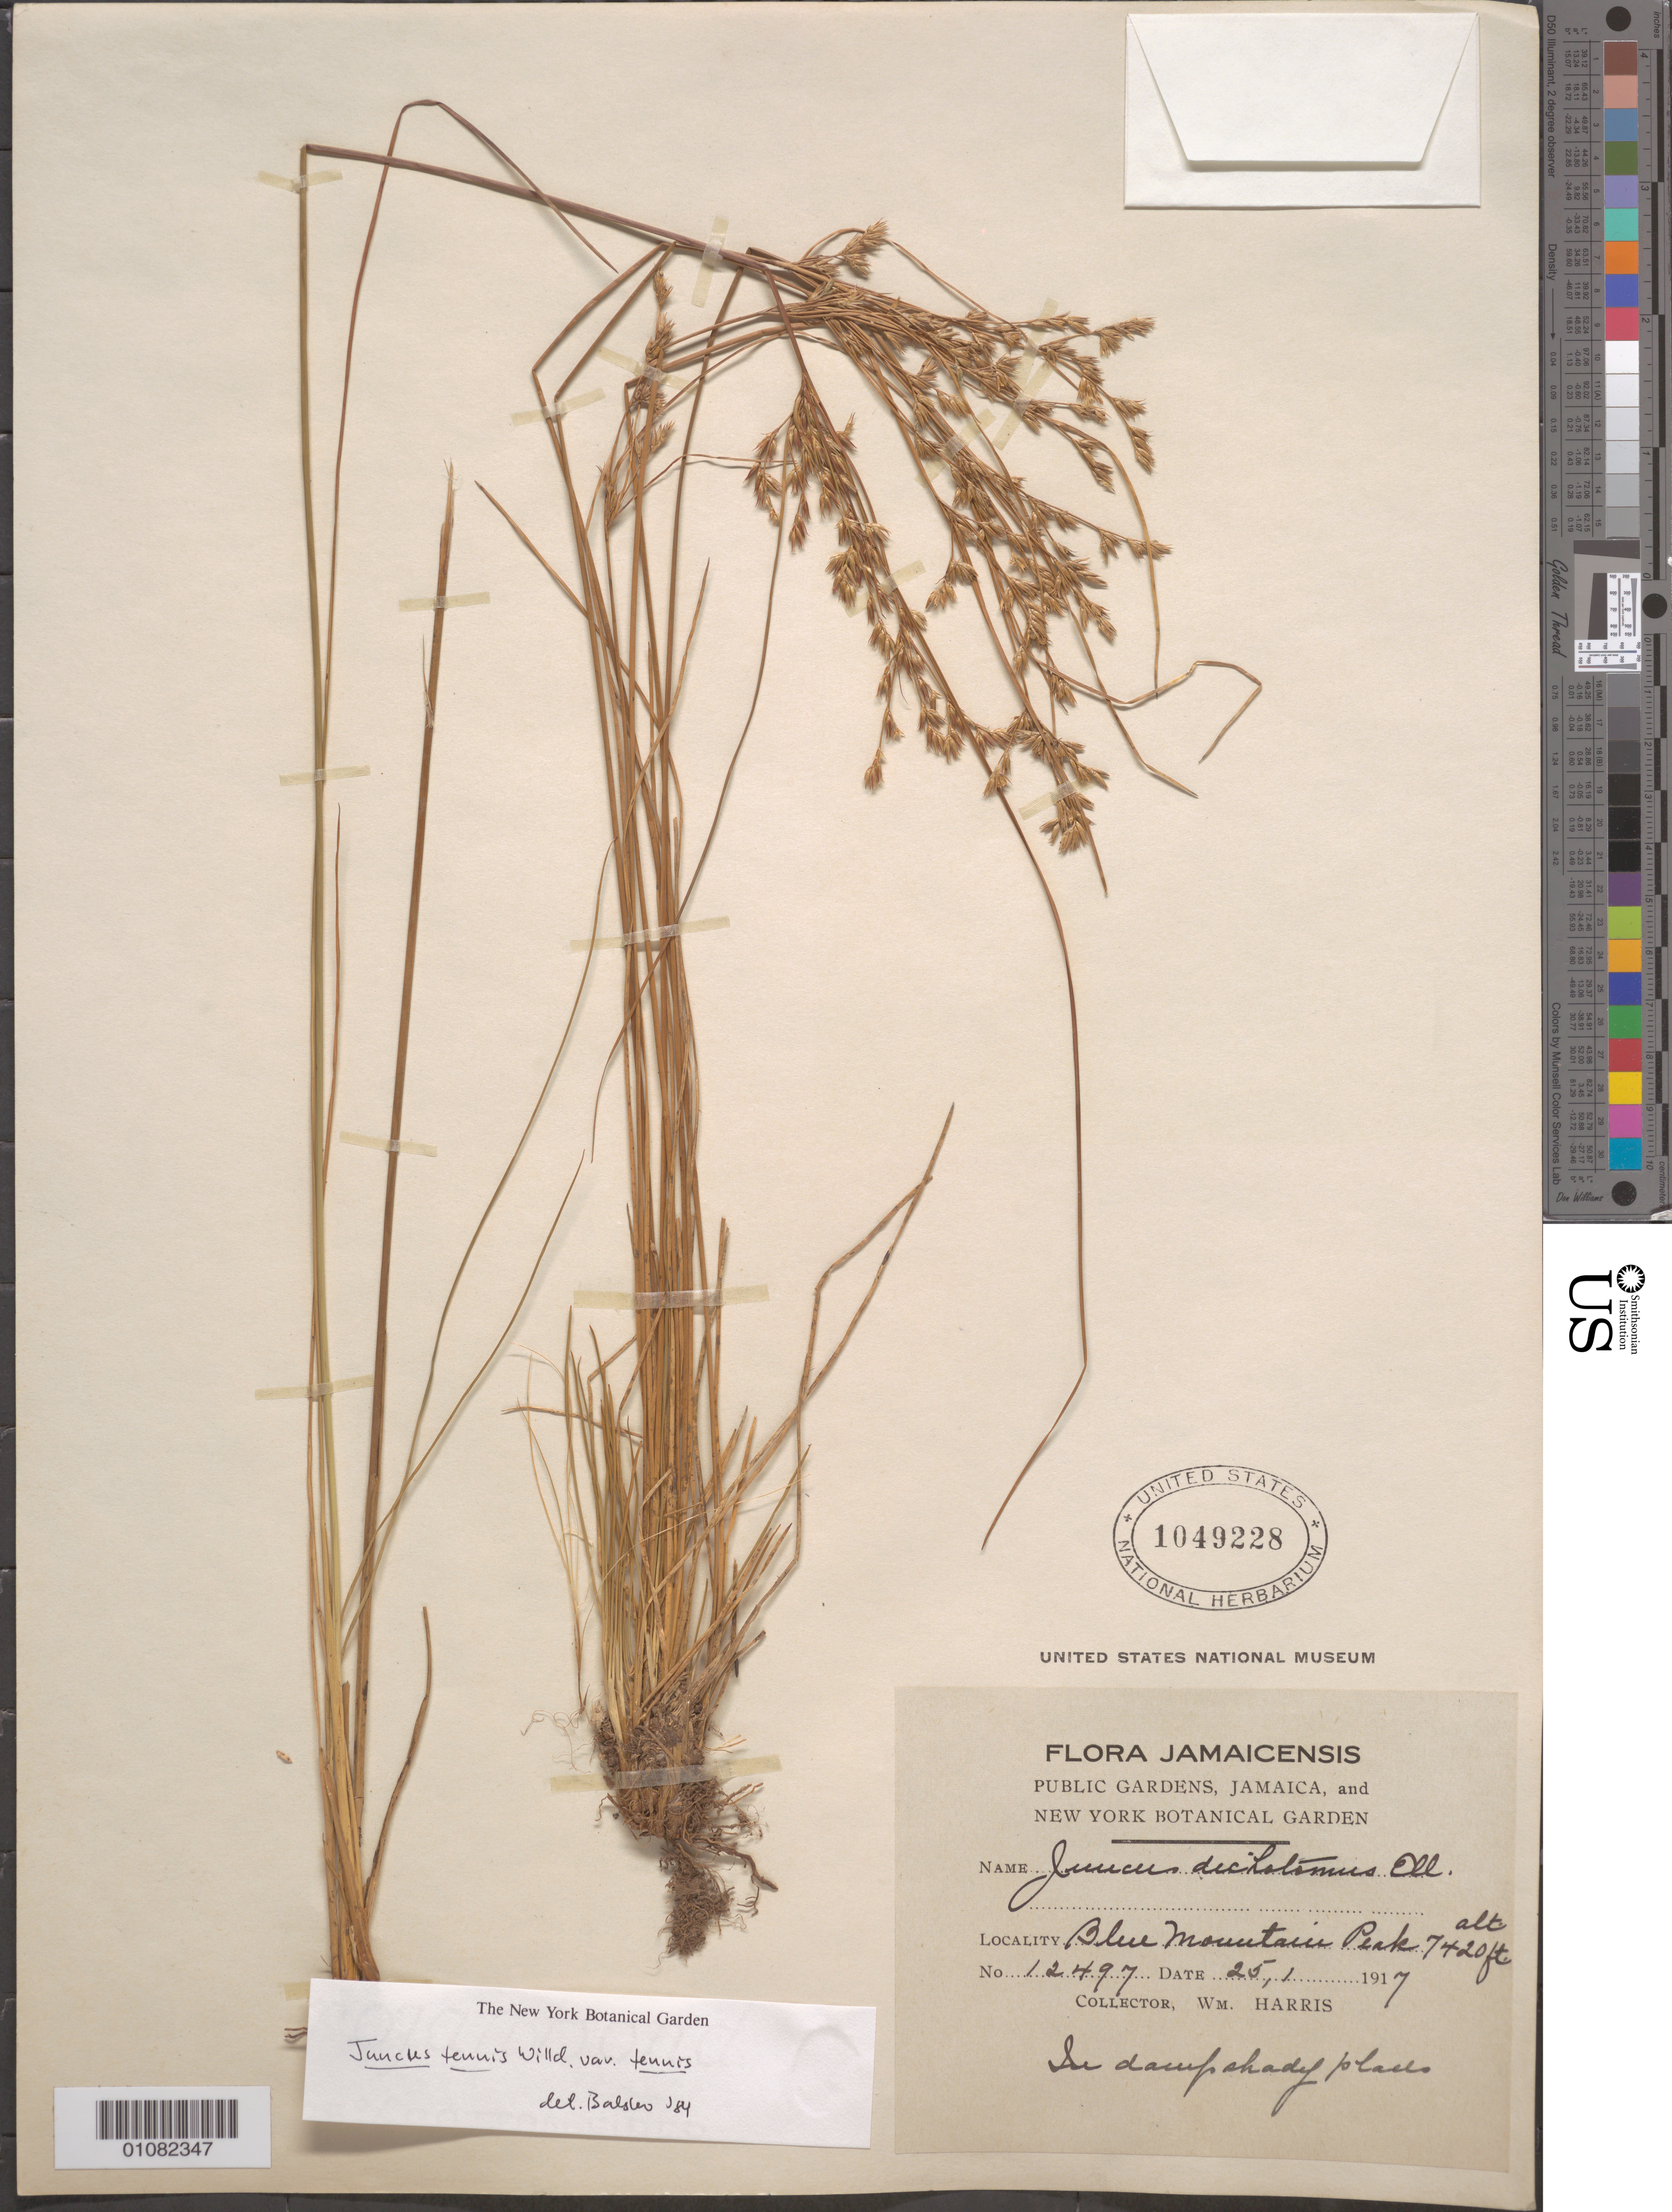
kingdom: Plantae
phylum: Tracheophyta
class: Liliopsida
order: Poales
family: Juncaceae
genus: Juncus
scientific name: Juncus tenuis var. dichotomus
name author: (Elliott) Alph. Wood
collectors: W. Harris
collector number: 12497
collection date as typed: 25 Jan 1917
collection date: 1917-01-25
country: Jamaica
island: Jamaica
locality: Blue Mountain Peak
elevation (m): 2262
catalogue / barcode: US 1049228